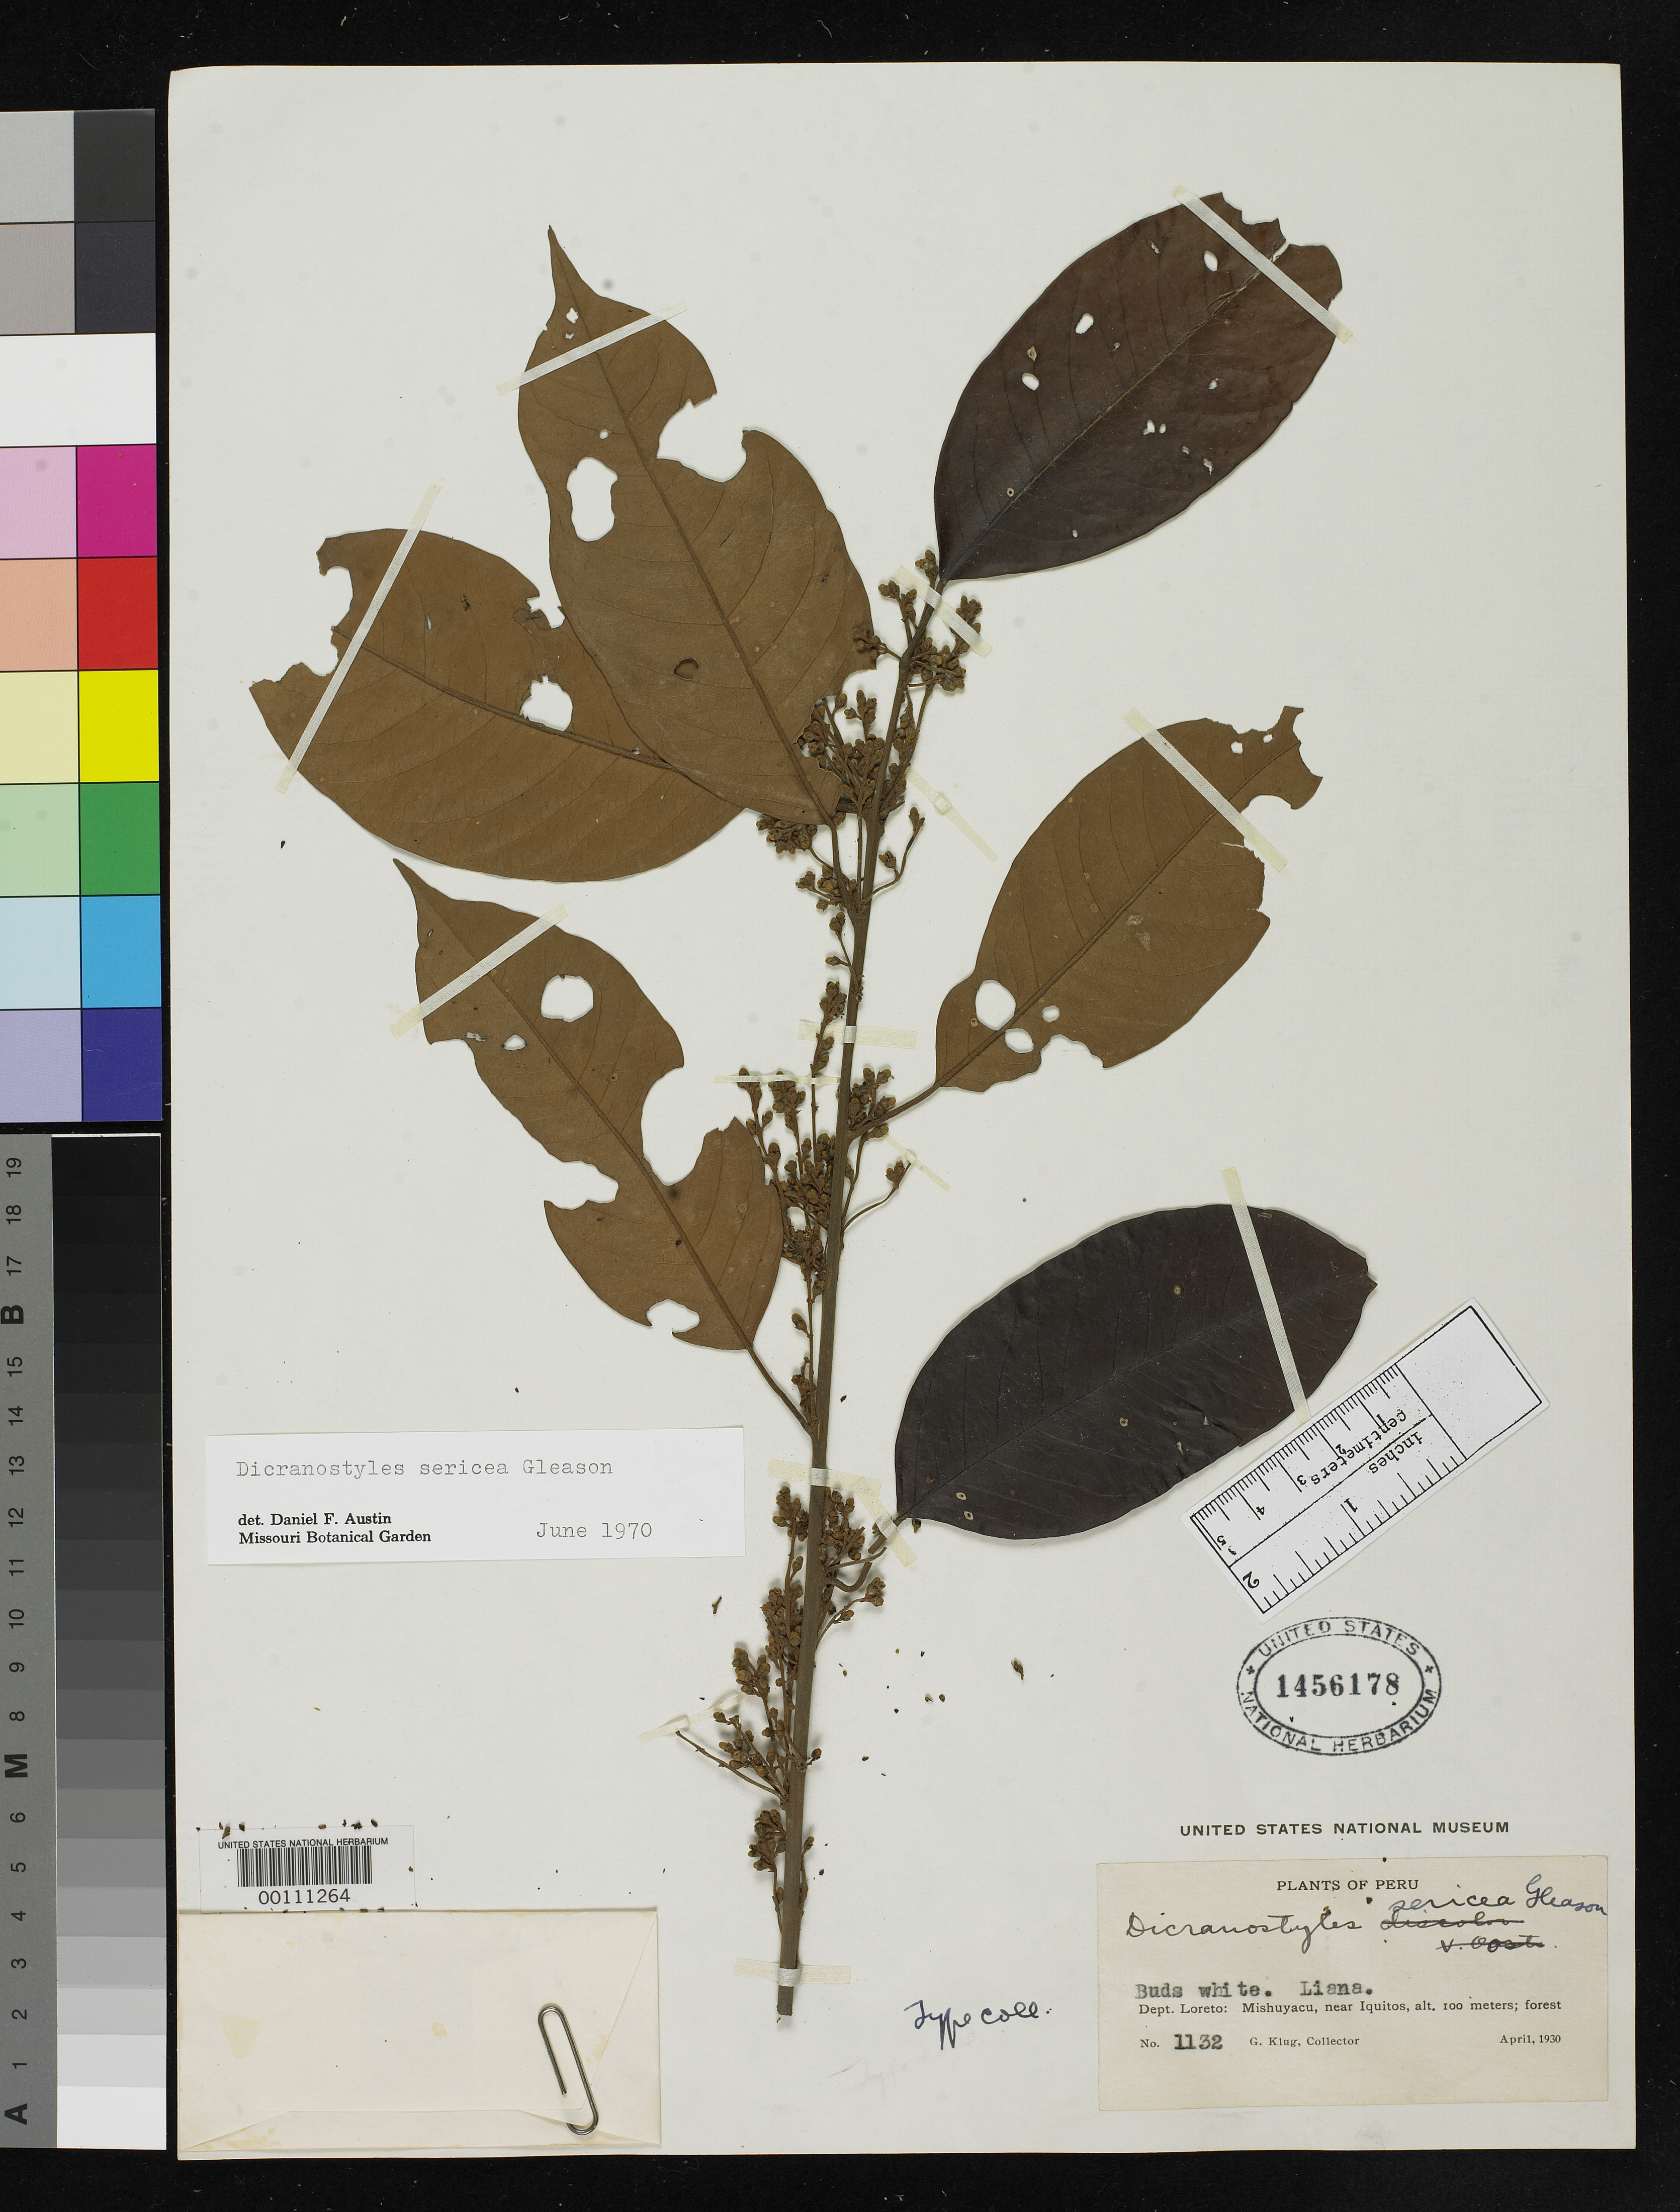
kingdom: Plantae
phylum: Tracheophyta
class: Magnoliopsida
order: Solanales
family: Convolvulaceae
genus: Dicranostyles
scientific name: Dicranostyles sericea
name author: Gleason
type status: Isotype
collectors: G. Klug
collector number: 1132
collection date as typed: Apr 1930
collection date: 1930-04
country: Peru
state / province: Loreto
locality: Mishuyacu.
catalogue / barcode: US 1456178